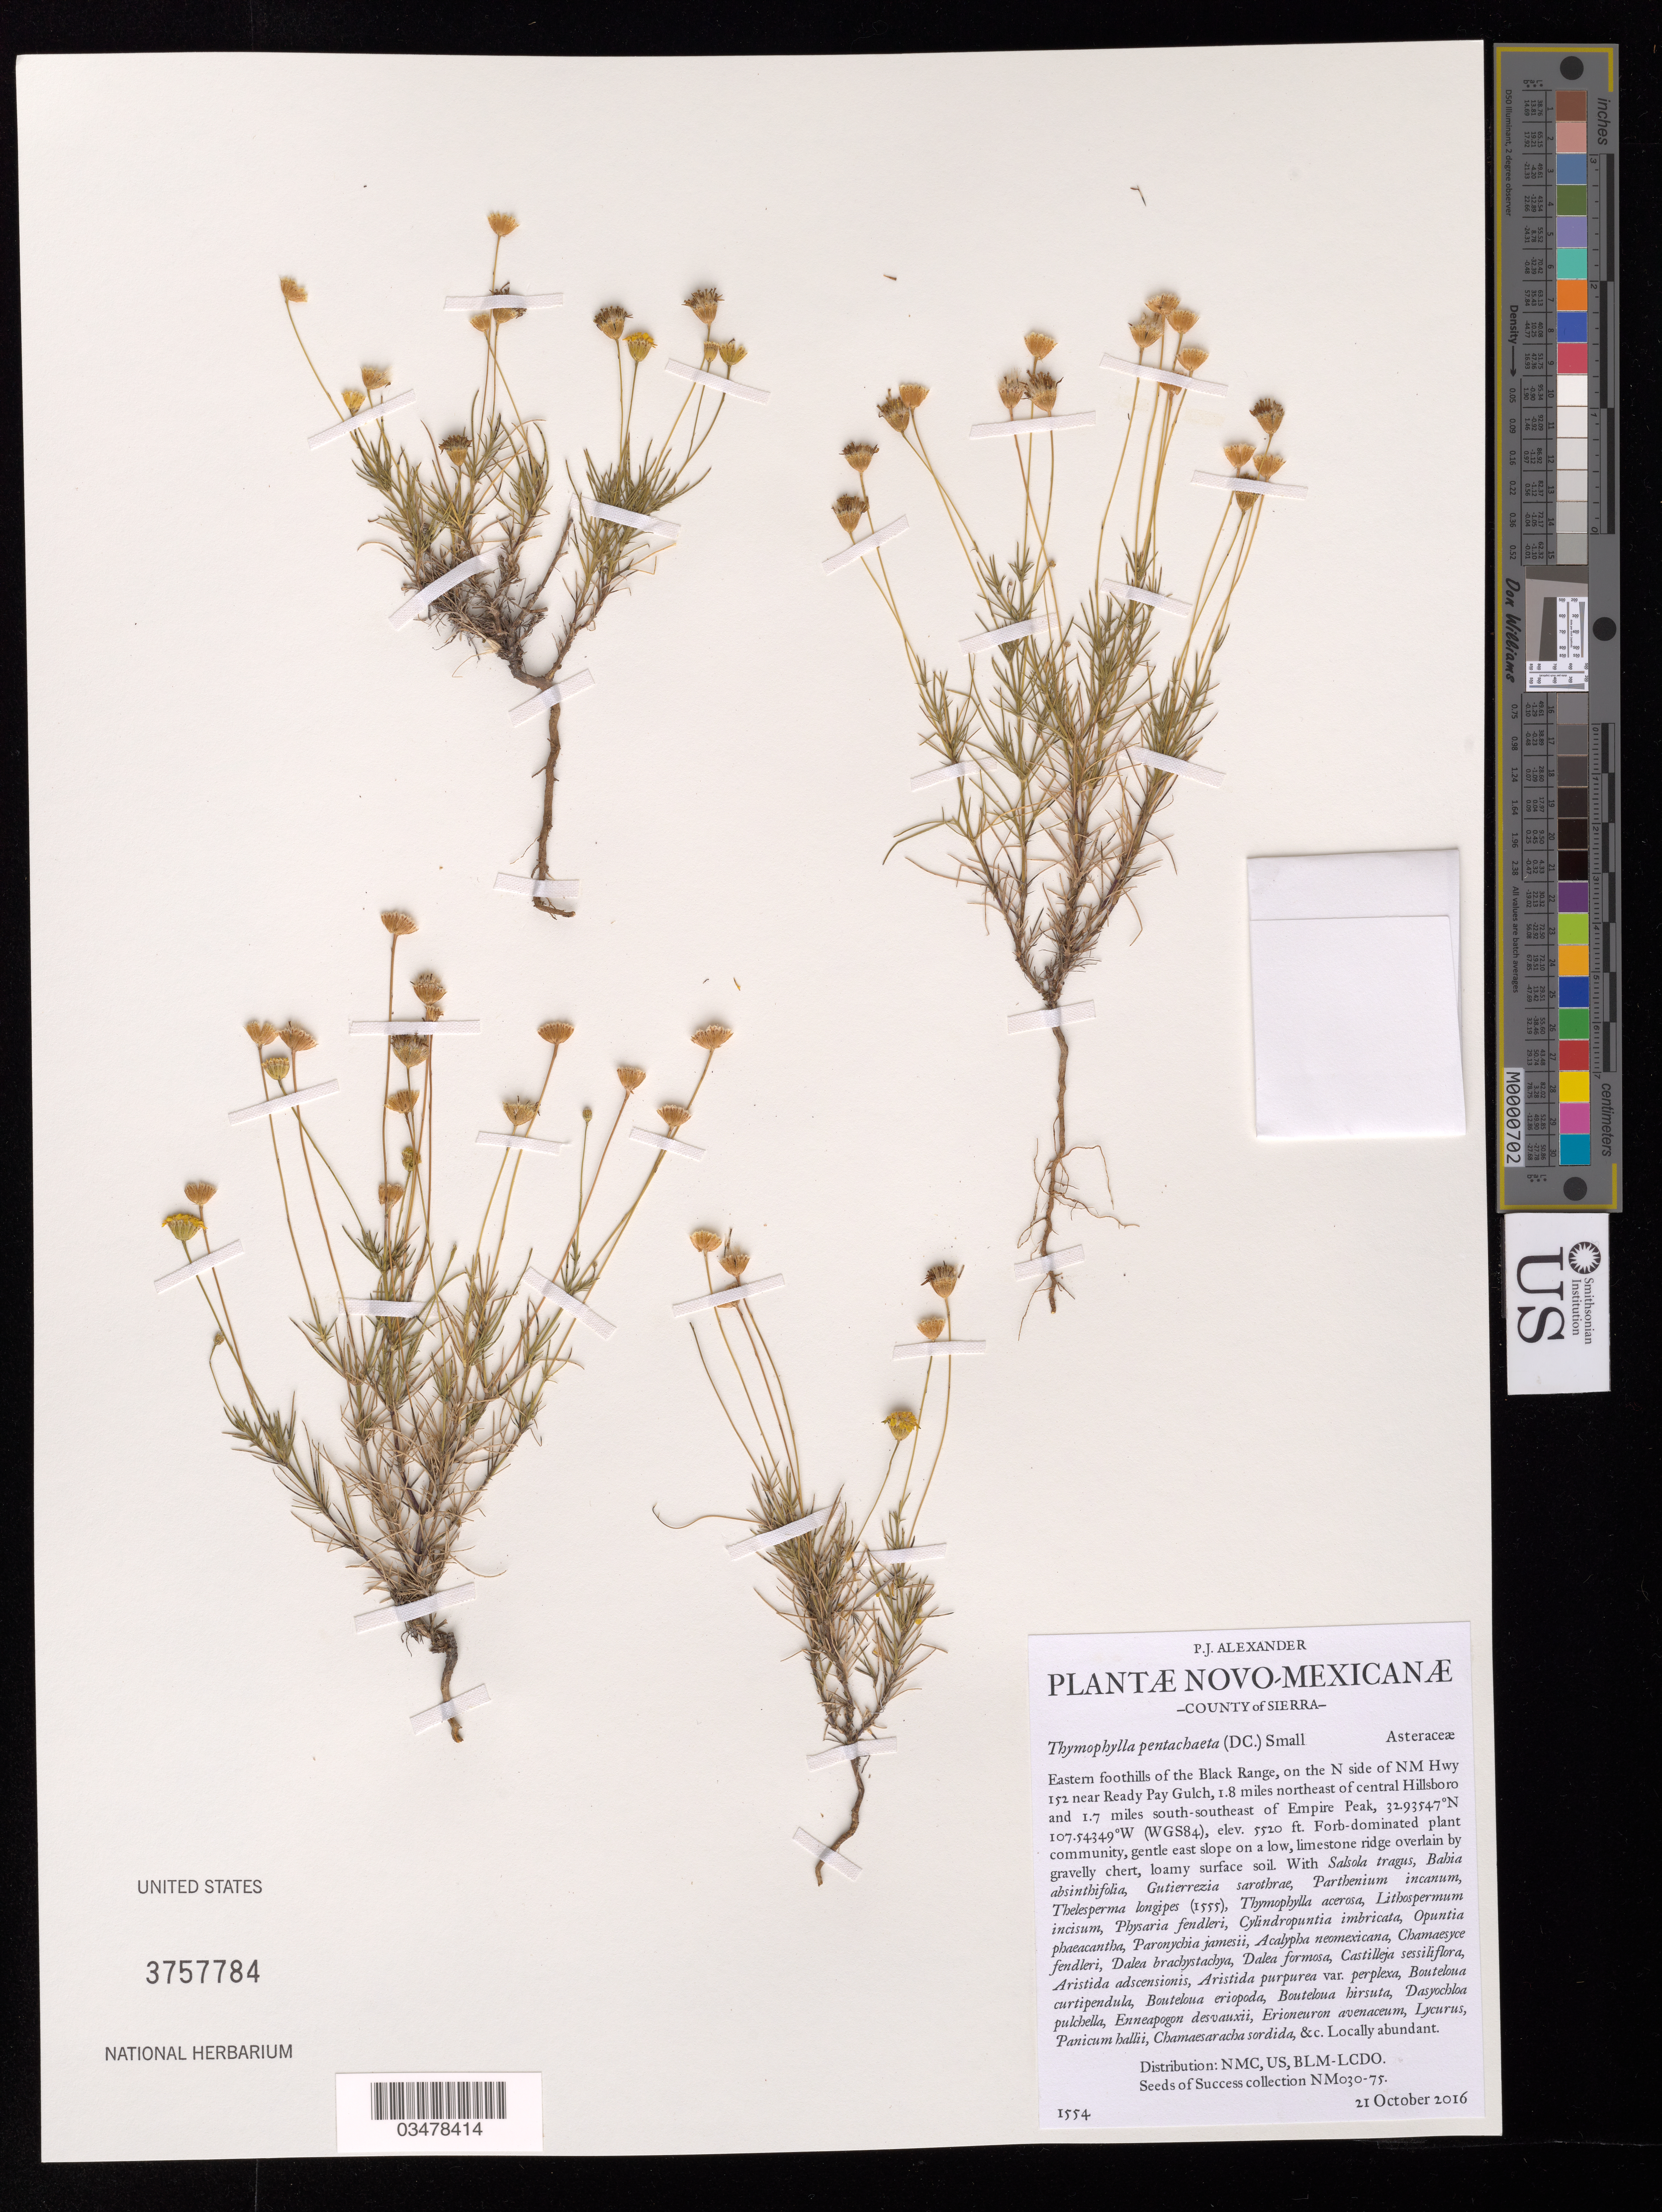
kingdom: Plantae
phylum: Tracheophyta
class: Magnoliopsida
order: Asterales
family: Asteraceae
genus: Thymophylla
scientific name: Thymophylla pentachaeta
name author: (DC.) Small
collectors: P. Alexander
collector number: NM030-075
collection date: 2016-10-21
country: United States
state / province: New Mexico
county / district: Sierra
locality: Black Range near Ready Pay Gulch., 1.8 mi. NE of Hillsboro and 1.7 mi SSE of Empire Peak.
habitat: Forb-dominated plant community. Limestone ridge overlain by gravelly chert, loamy surface soil. With Salsola tragus, Dalea formosa, Bouteloua hirsuta, etc.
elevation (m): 1682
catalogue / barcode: US 3757784